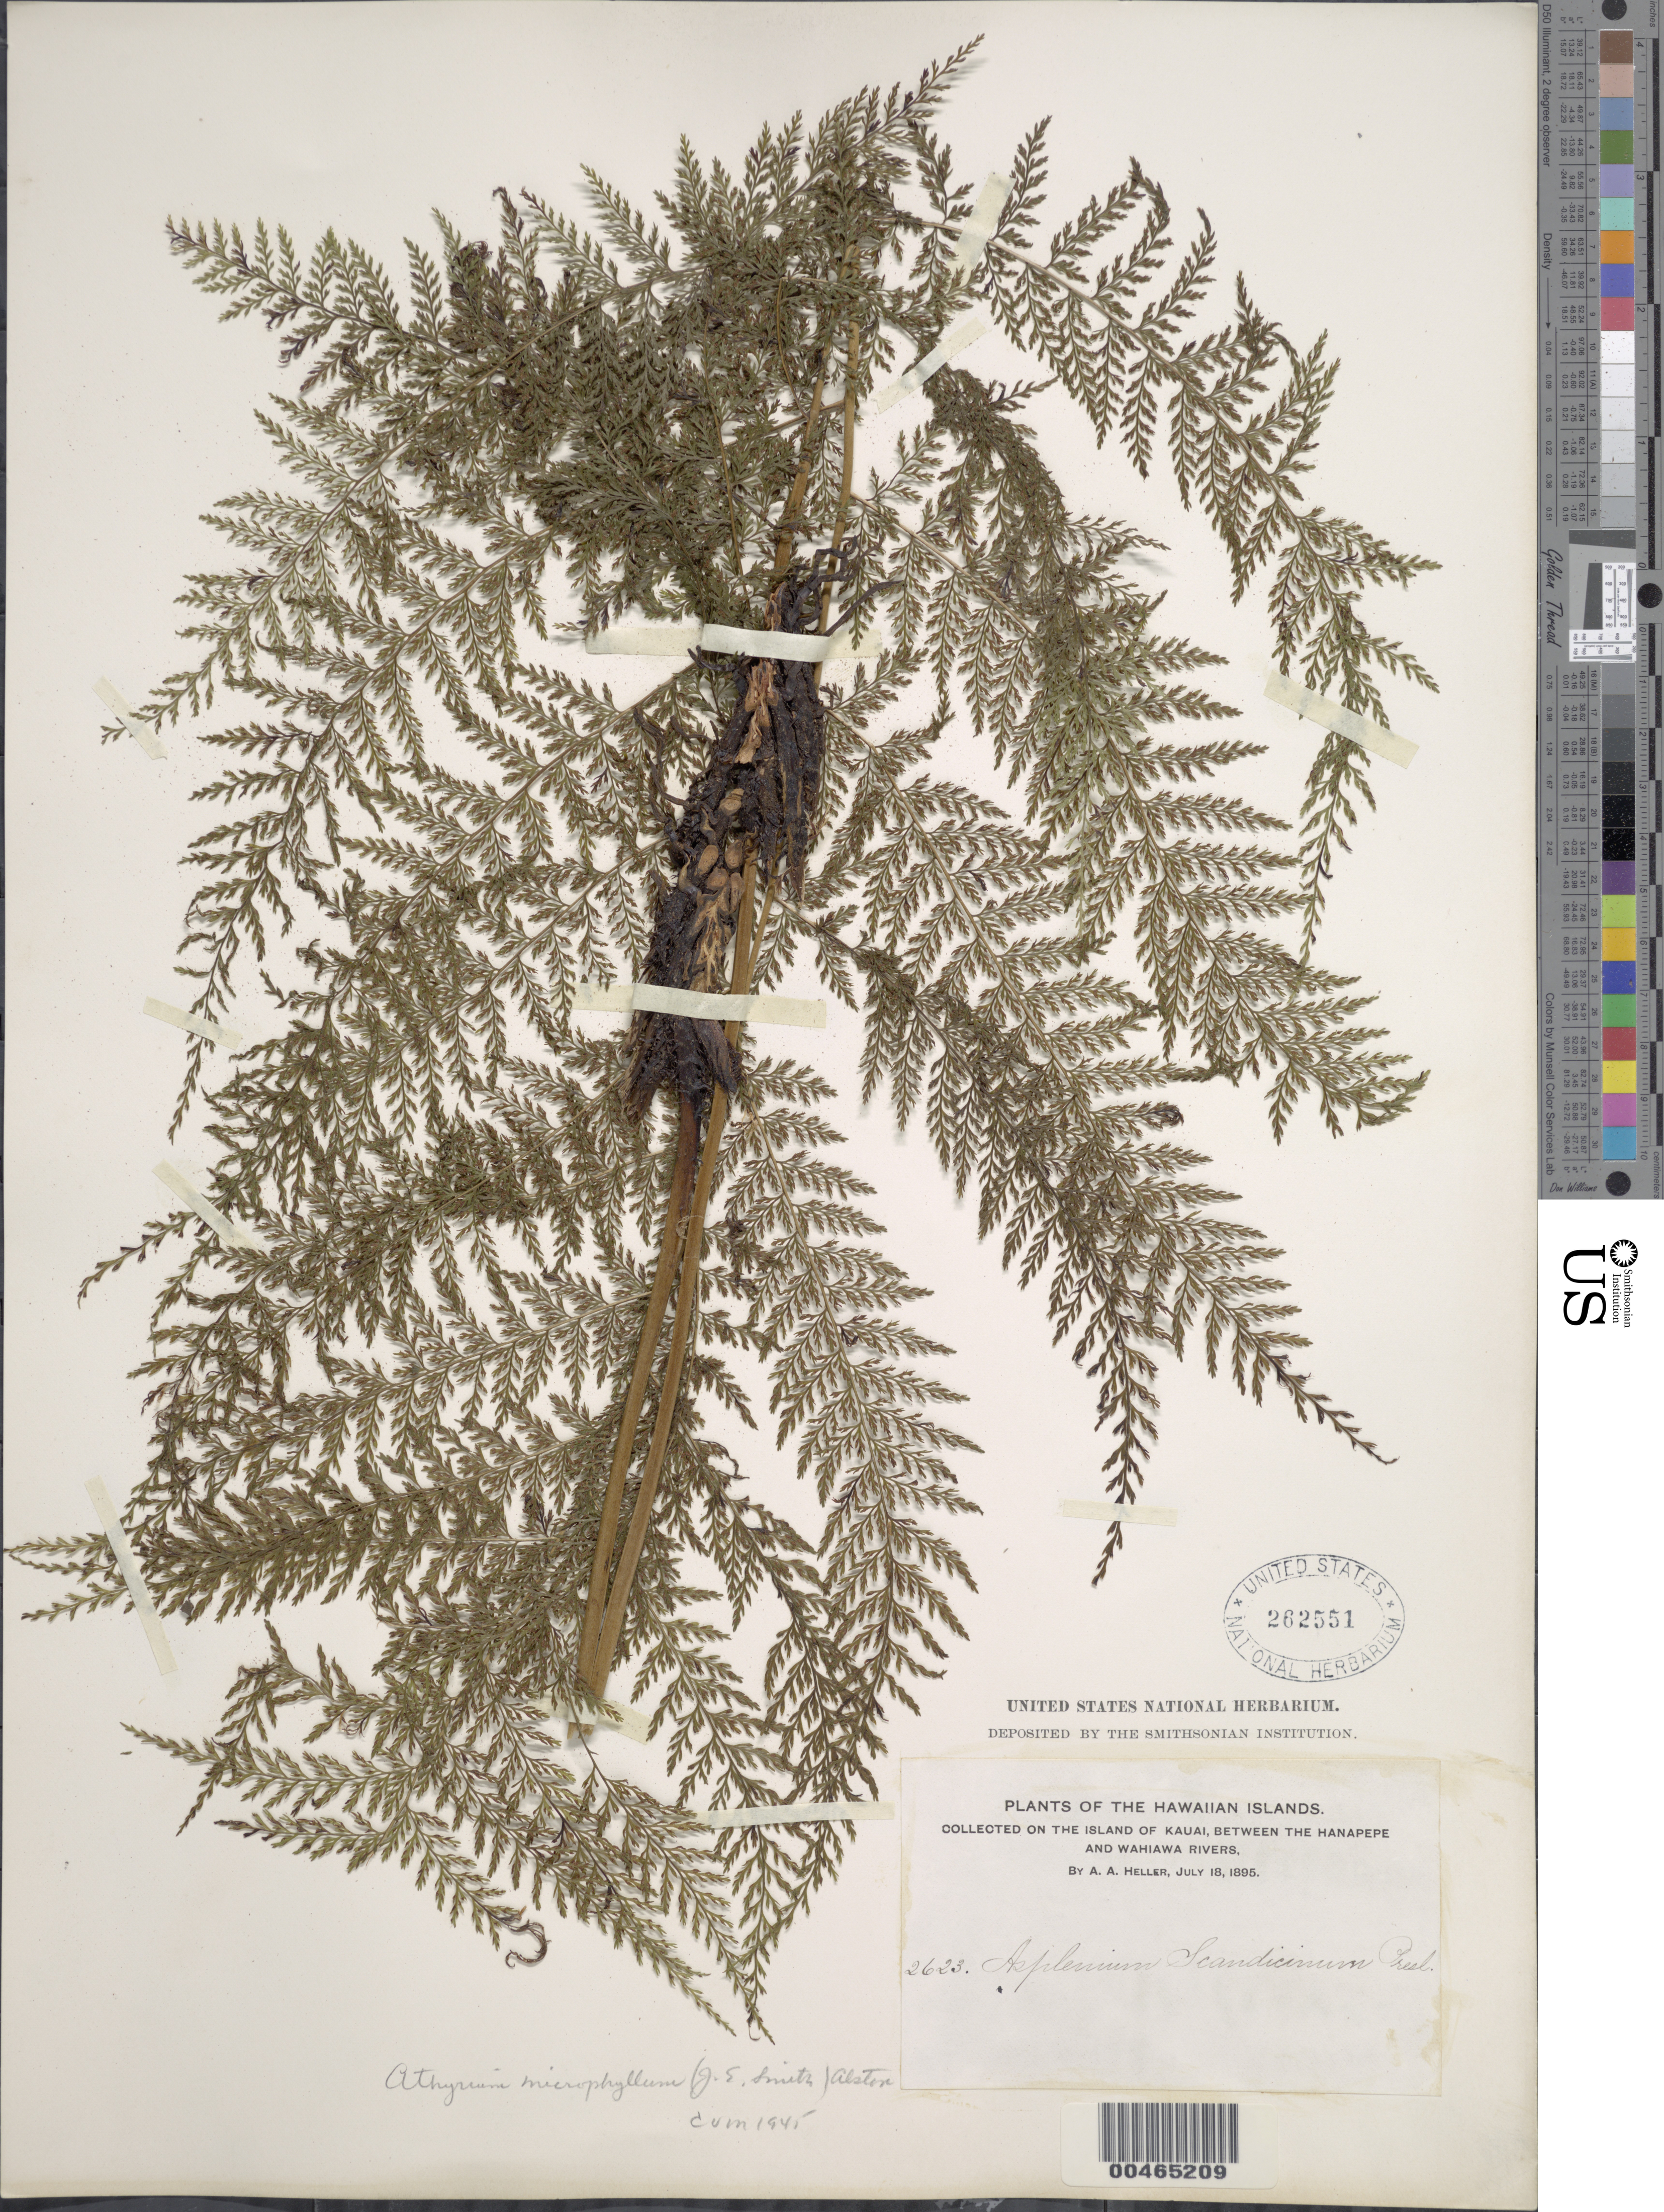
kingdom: Plantae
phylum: Tracheophyta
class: Polypodiopsida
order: Polypodiales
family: Athyriaceae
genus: Athyrium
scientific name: Athyrium microphyllum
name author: (Sm.) Alston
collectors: A. A. Heller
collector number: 2623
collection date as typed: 18 Jul 1895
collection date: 1895-07-18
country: United States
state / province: Hawaii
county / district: Kauai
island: Kaua'i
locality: Between the Hanapepe and Wahiawa Rivers, Kauai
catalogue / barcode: US 262551